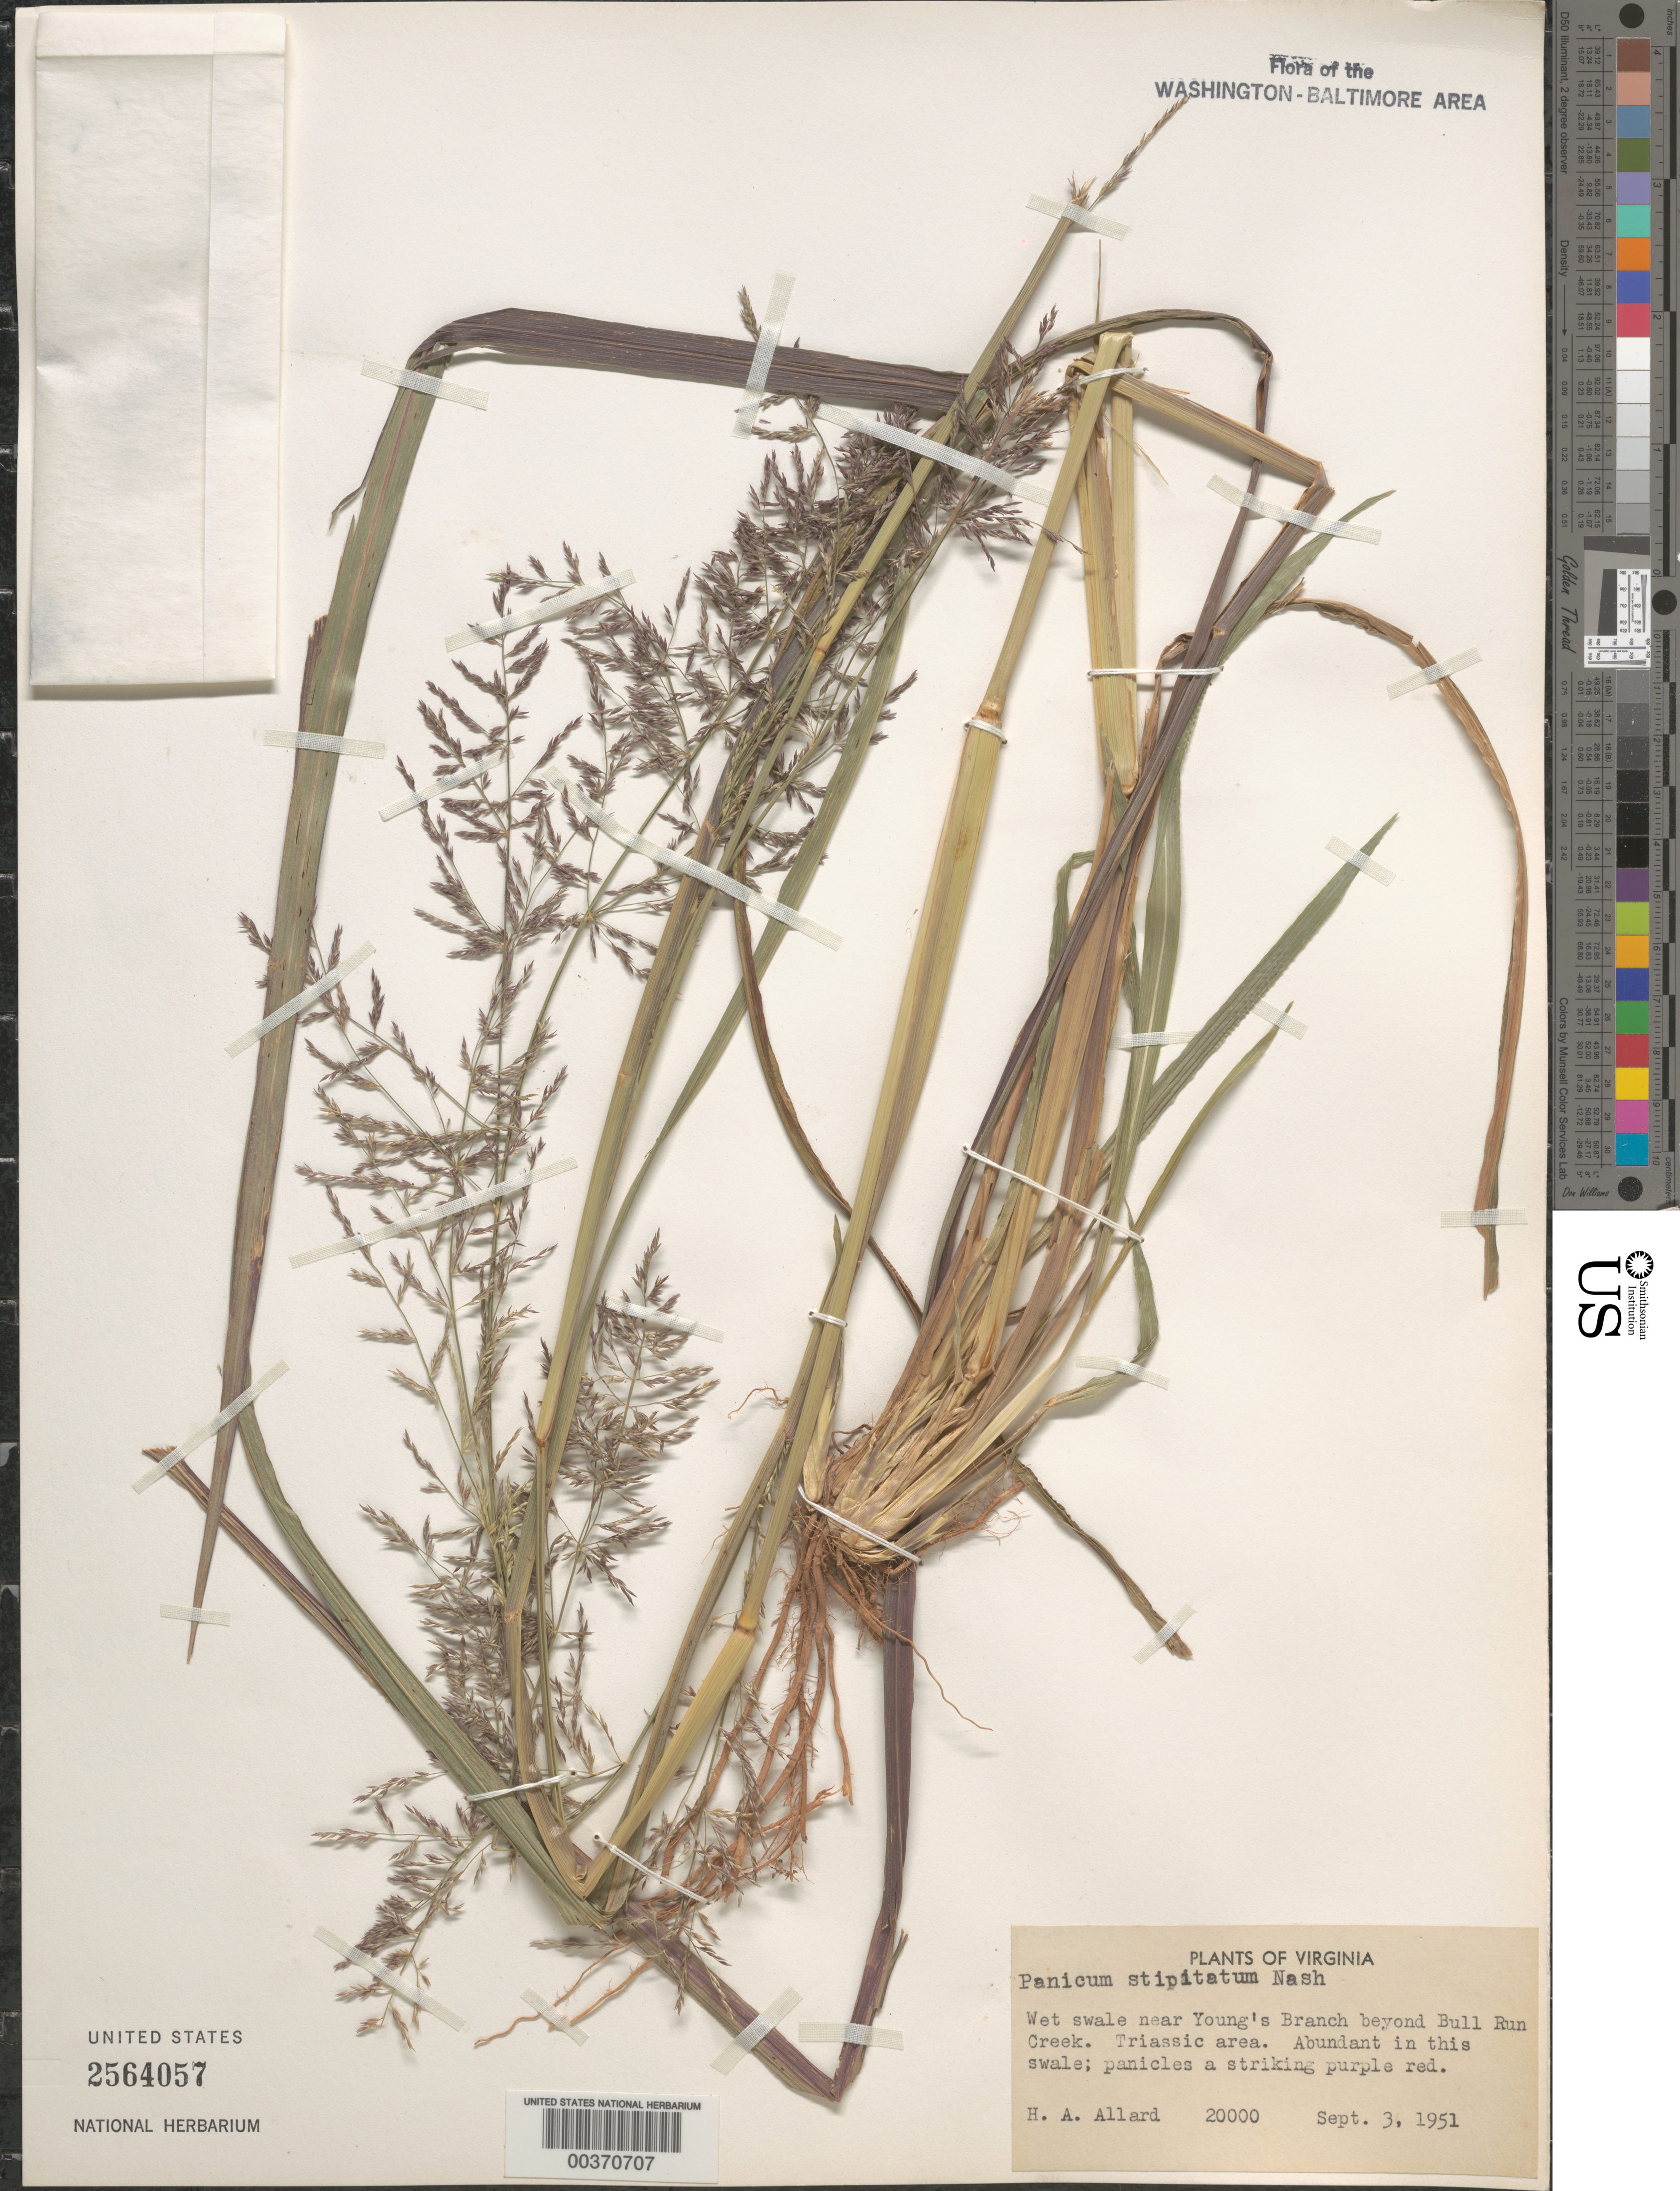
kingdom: Plantae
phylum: Tracheophyta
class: Liliopsida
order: Poales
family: Poaceae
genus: Coleataenia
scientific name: Coleataenia rigidula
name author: (Bosc ex Nees) LeBlond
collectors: H. A. Allard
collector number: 20000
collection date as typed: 03 Sep 1951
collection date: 1951-09-03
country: United States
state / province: Virginia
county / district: Fairfax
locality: Youngs Branch beyond Bull Run Creek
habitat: Wet swale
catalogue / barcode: US 2564057